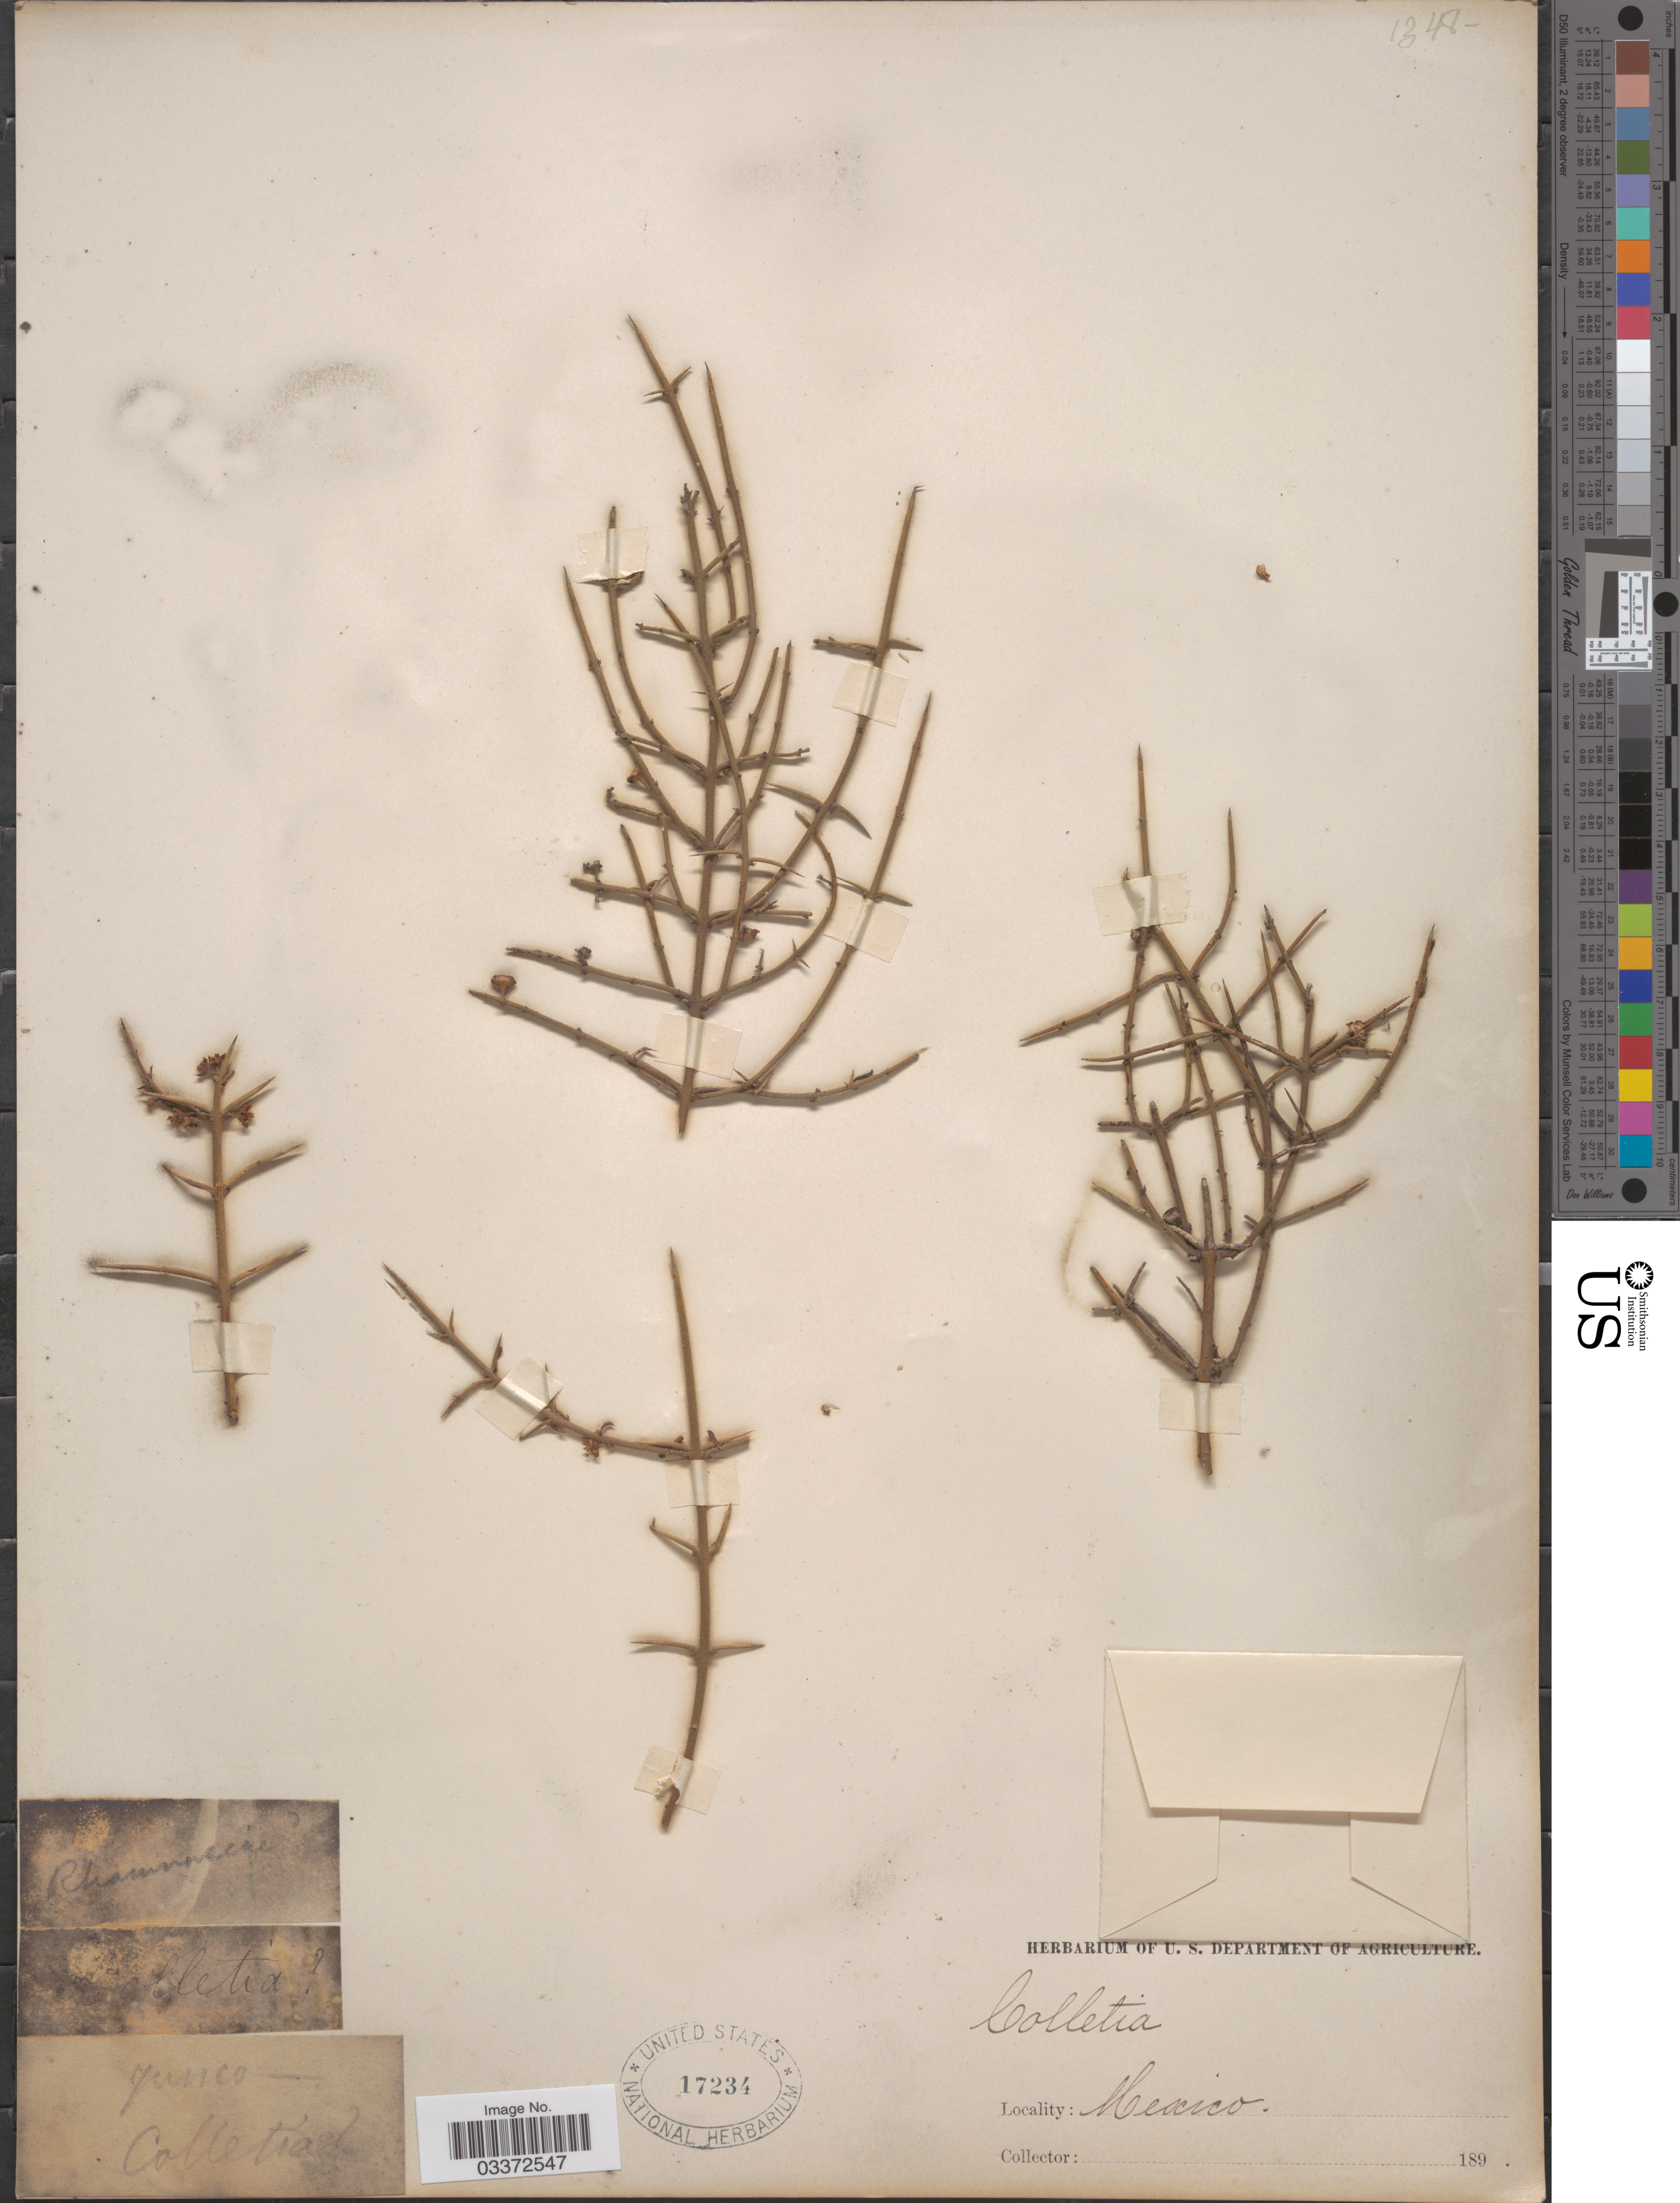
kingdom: Plantae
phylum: Tracheophyta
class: Magnoliopsida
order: Rosales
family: Rhamnaceae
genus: Adolphia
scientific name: Adolphia sp.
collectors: ex herb. U. S. Department of Agriculture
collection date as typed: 189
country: Mexico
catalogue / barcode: US 17234